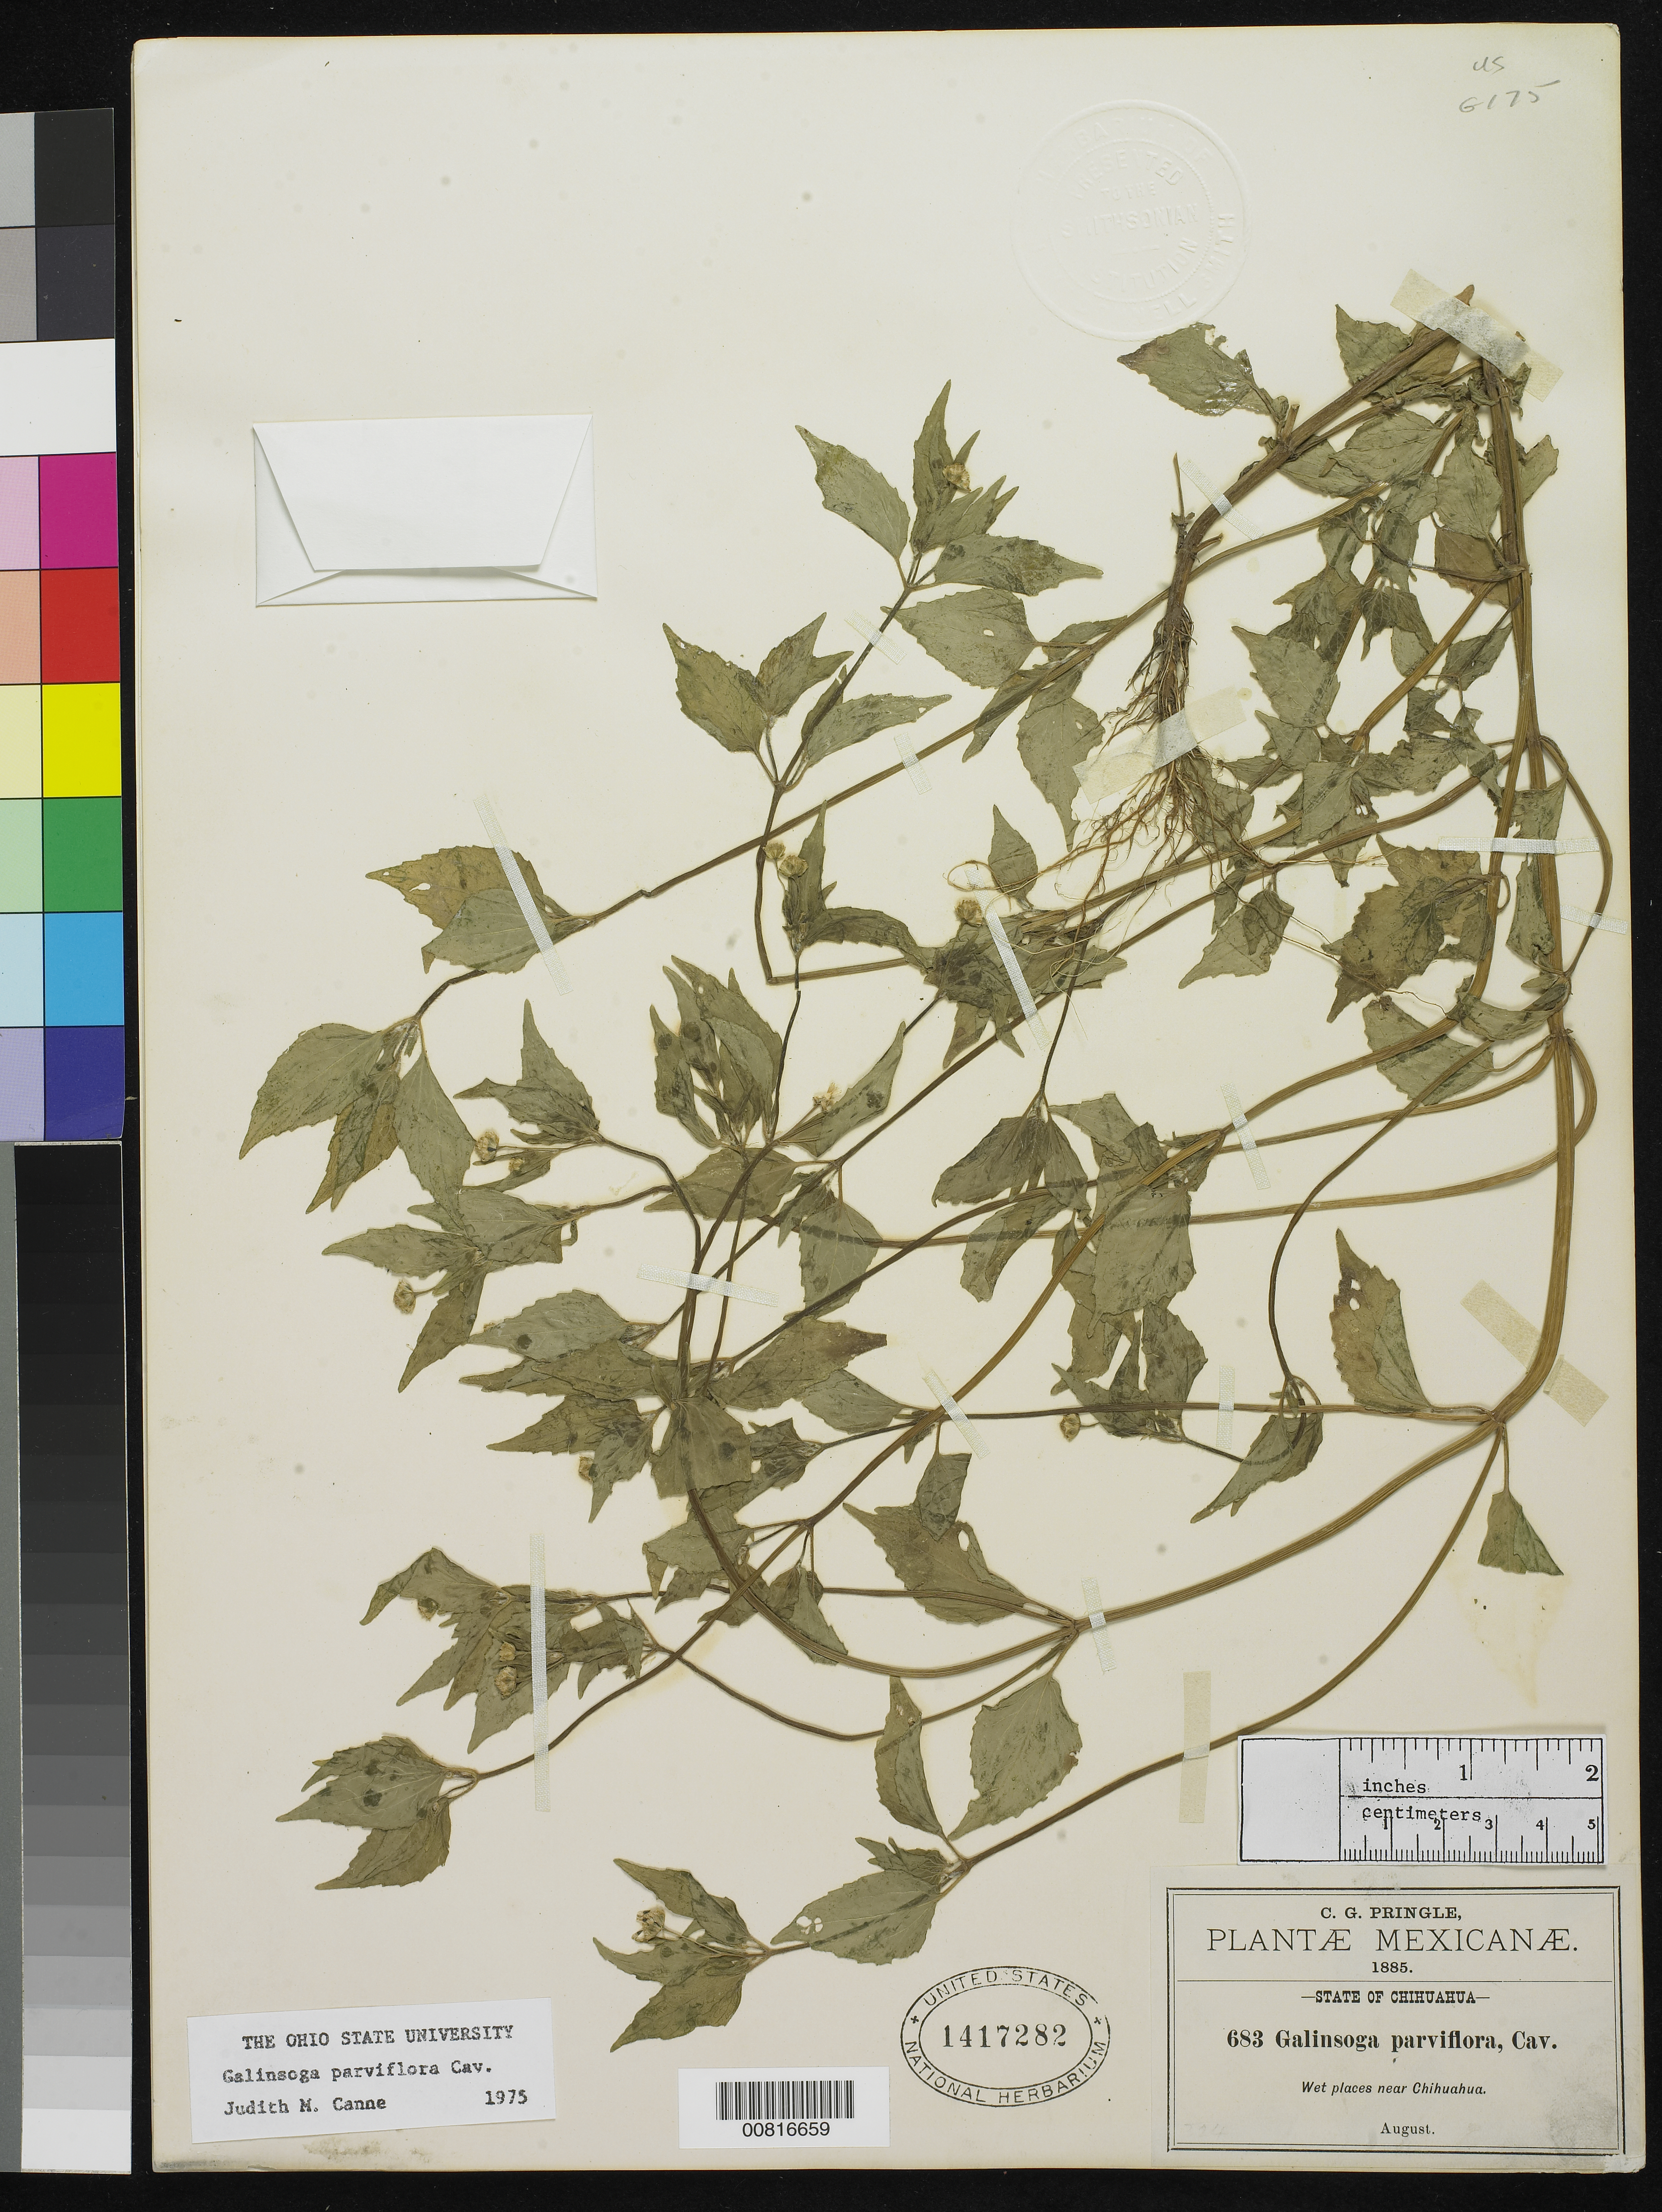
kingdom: Plantae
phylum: Tracheophyta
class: Magnoliopsida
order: Asterales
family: Asteraceae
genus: Galinsoga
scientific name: Galinsoga parviflora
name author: Cav.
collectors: C. G. Pringle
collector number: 683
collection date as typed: Aug 1885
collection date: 1885-08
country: Mexico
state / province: Chihuahua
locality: Near Chihuahua, Chihuahua.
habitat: Wet places.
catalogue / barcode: US 1417282